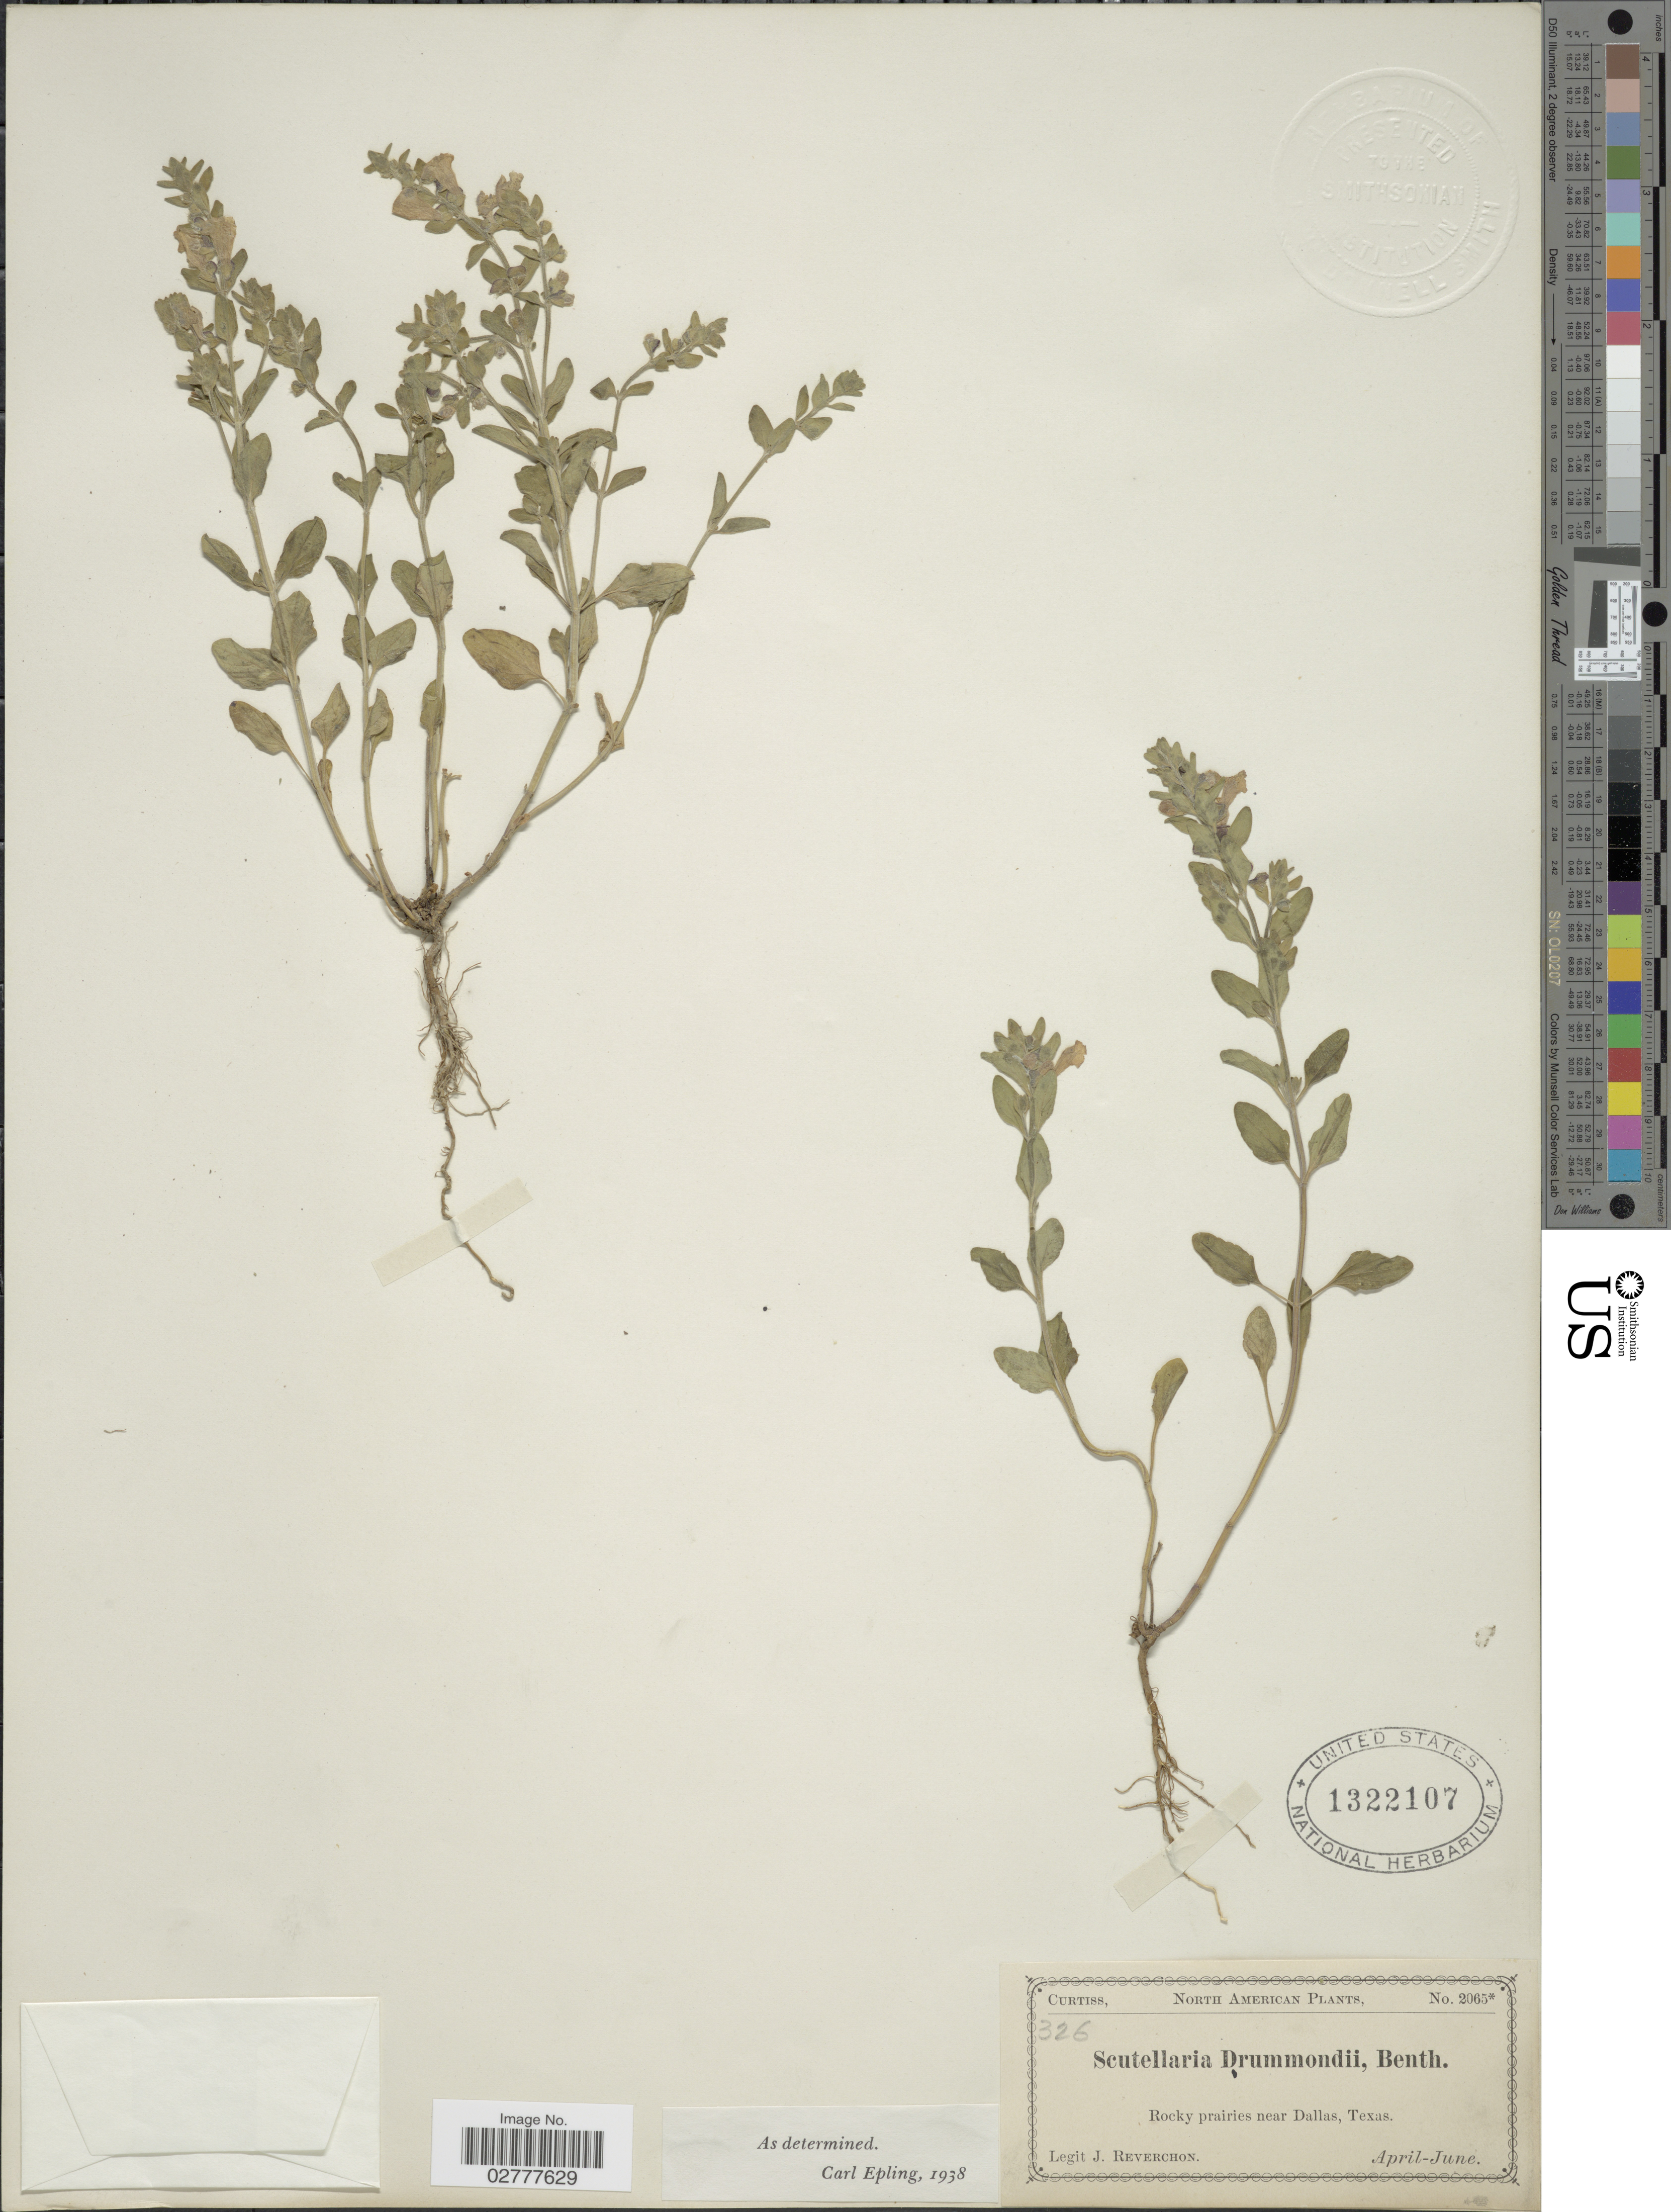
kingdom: Plantae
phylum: Tracheophyta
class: Magnoliopsida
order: Lamiales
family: Lamiaceae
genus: Scutellaria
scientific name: Scutellaria drummondii var. edwardsiana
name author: Benth.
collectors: J. Reverchon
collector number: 2065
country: United States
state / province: Texas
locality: Rocky prairies near Dallas.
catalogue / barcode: US 1322107